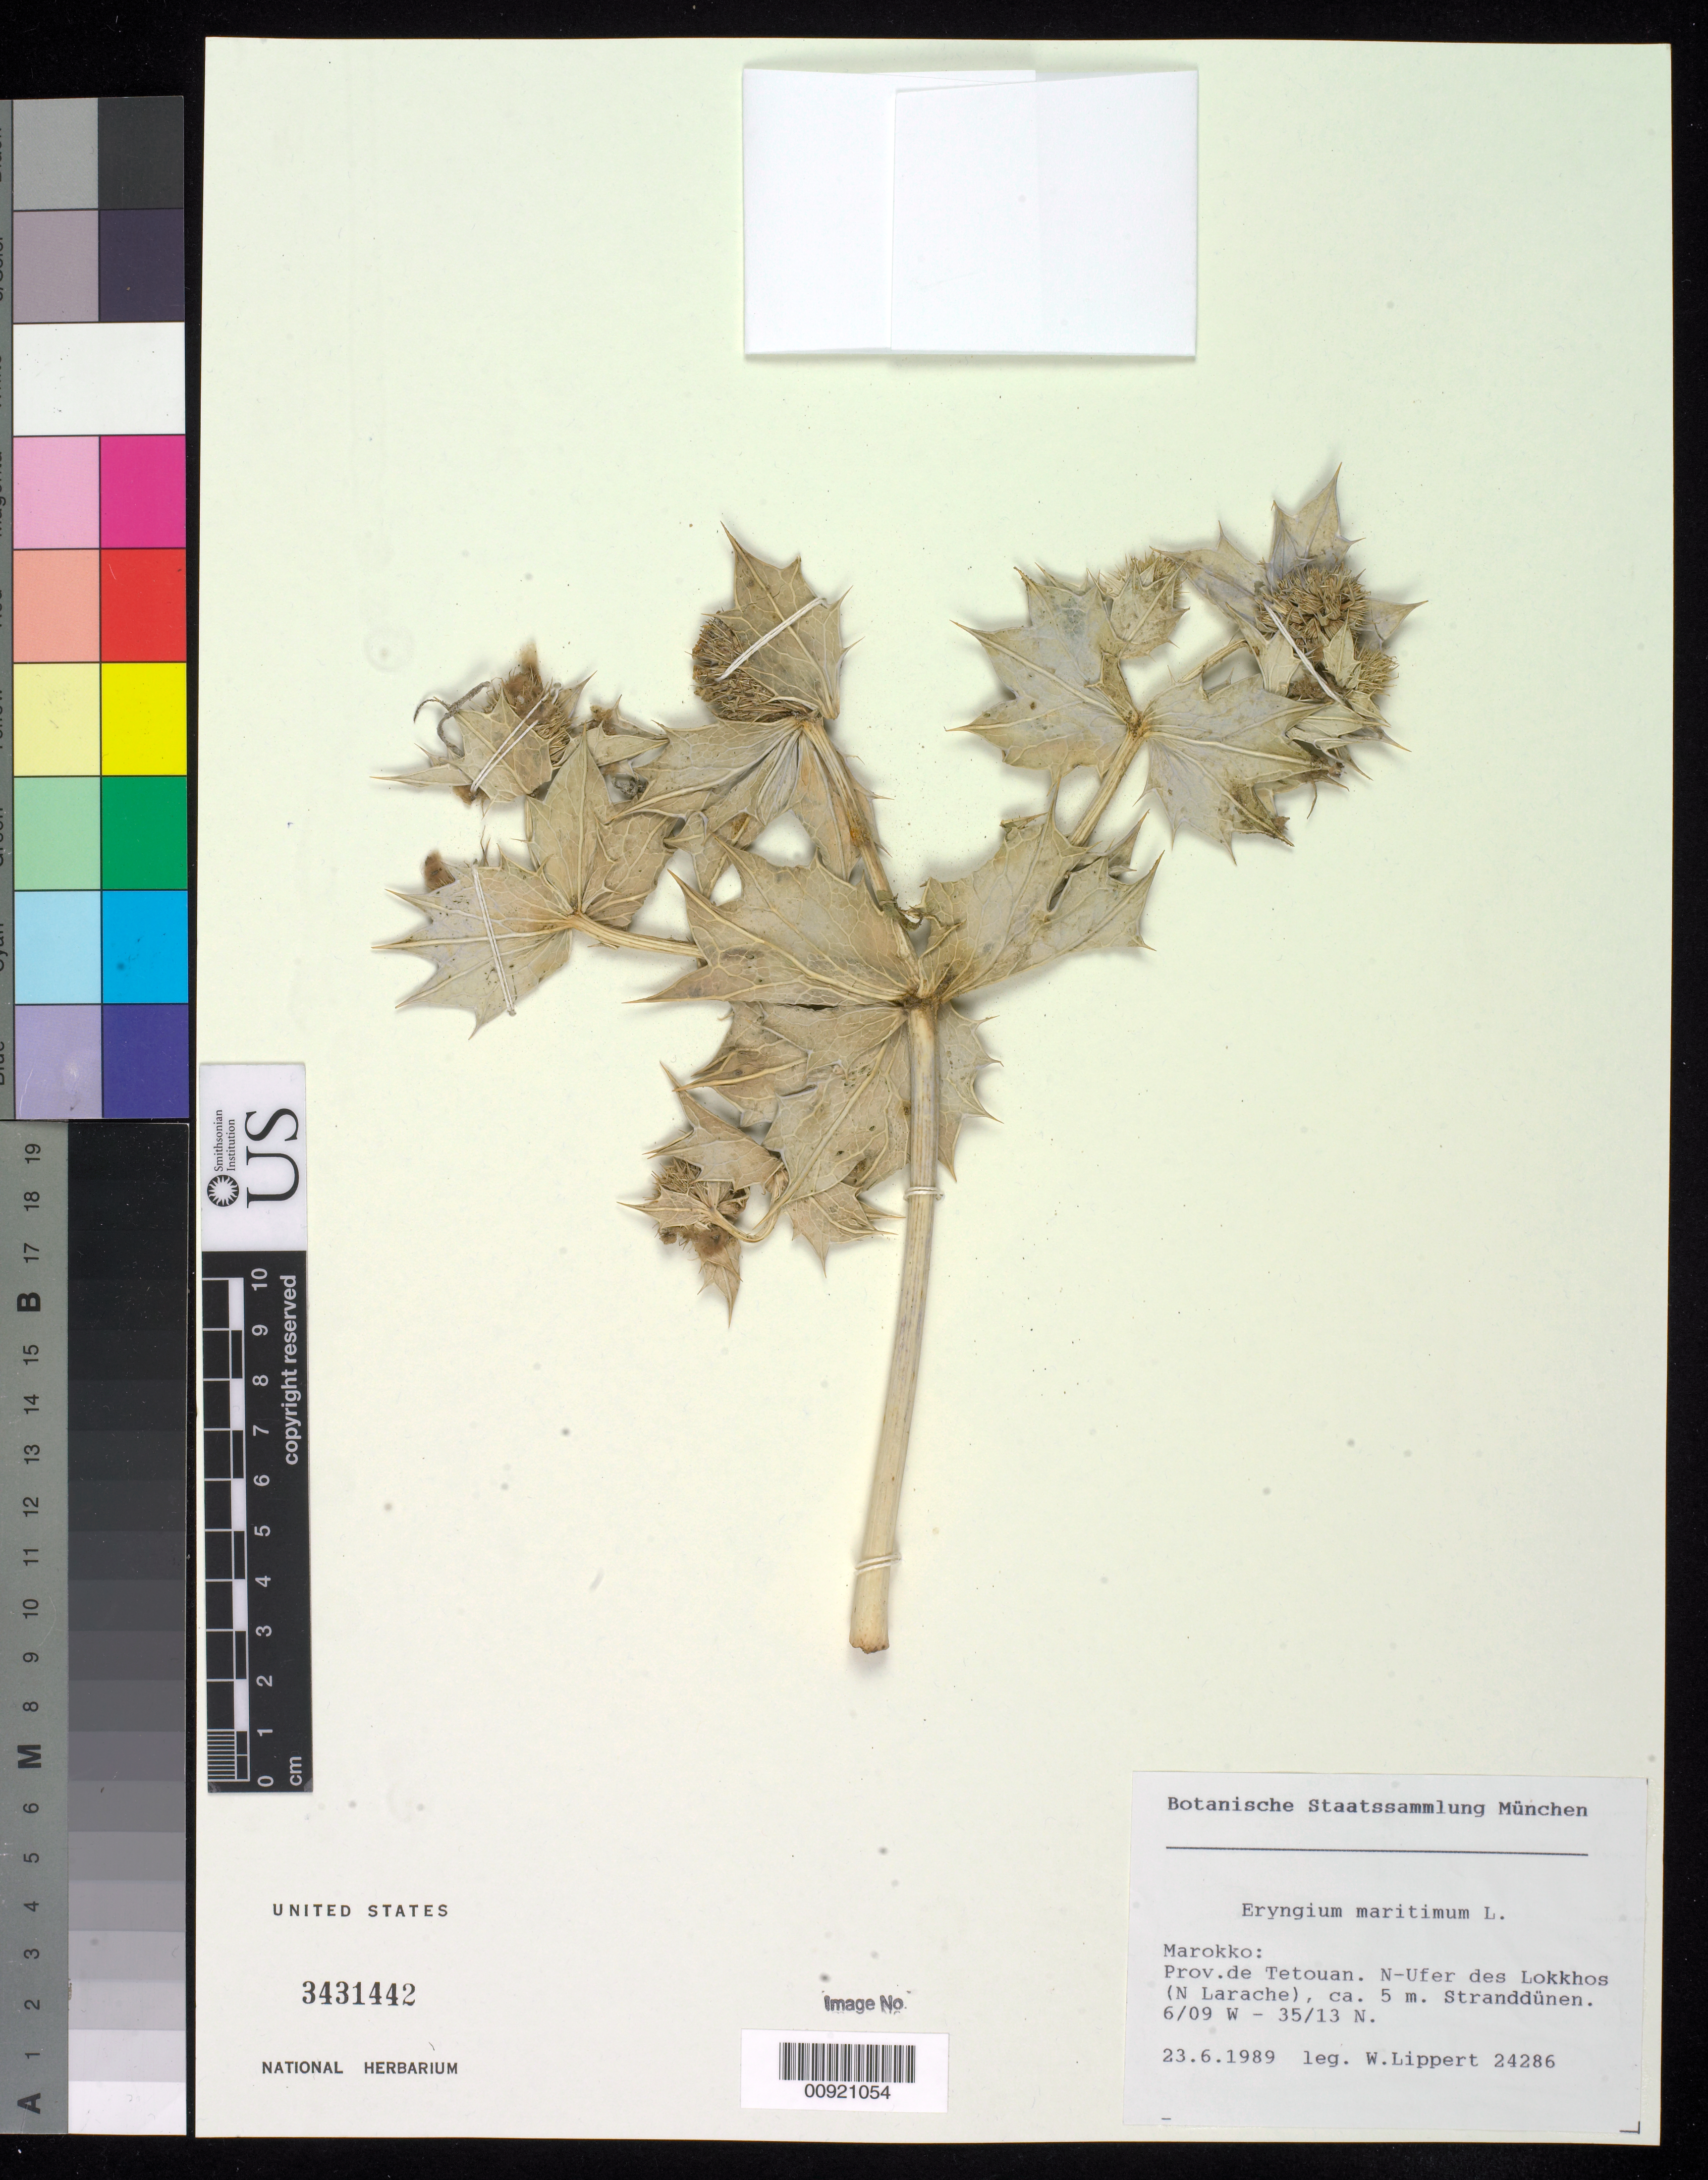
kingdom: Plantae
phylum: Tracheophyta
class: Magnoliopsida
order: Apiales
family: Apiaceae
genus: Eryngium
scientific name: Eryngium maritimum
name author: L.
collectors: Lippert, W.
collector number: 24286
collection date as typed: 23 Jun 1989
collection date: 1989-06-23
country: Morocco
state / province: Tetouan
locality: N-Ufer des Lokkhos (N Larache), ca. 5m. Stranddunen.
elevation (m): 5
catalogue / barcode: US 3431442